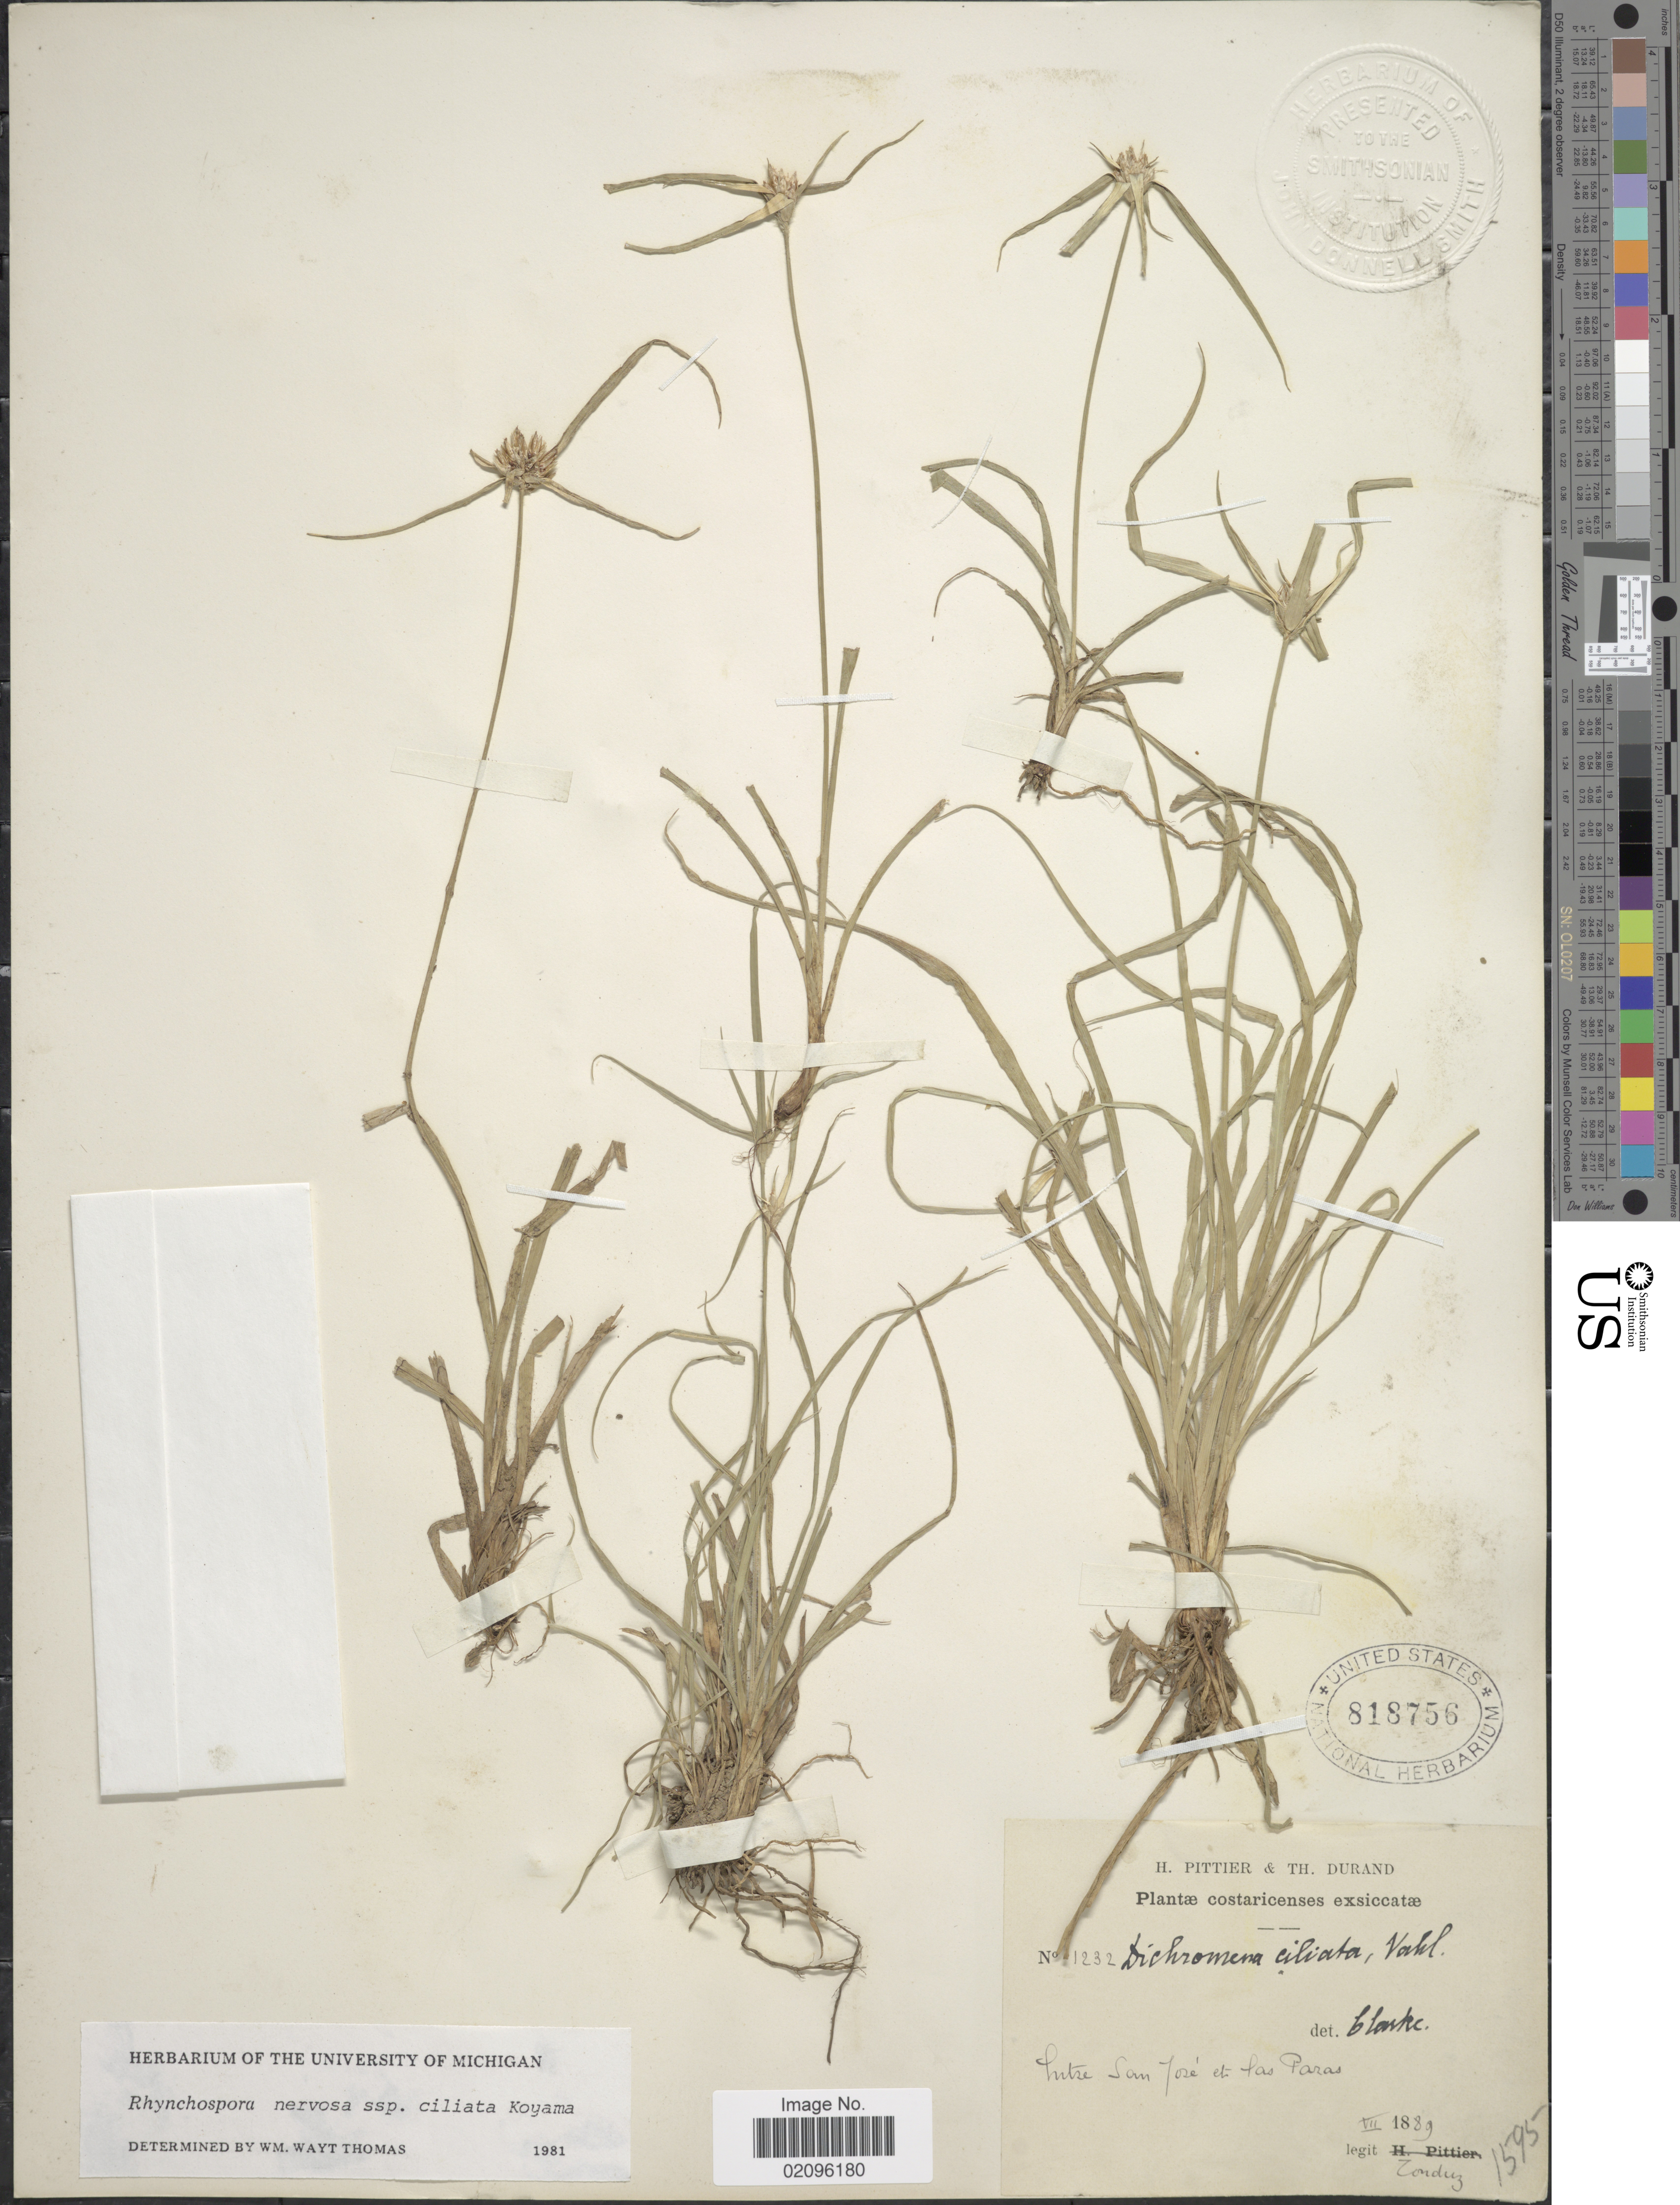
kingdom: Plantae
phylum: Tracheophyta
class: Liliopsida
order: Poales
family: Cyperaceae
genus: Rhynchospora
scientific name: Rhynchospora nervosa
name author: (Vahl) Boeckeler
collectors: A. Tonduz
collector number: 1232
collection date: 1889-07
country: Costa Rica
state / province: San José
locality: Entre San Jose et las Paras.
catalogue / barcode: US 818756